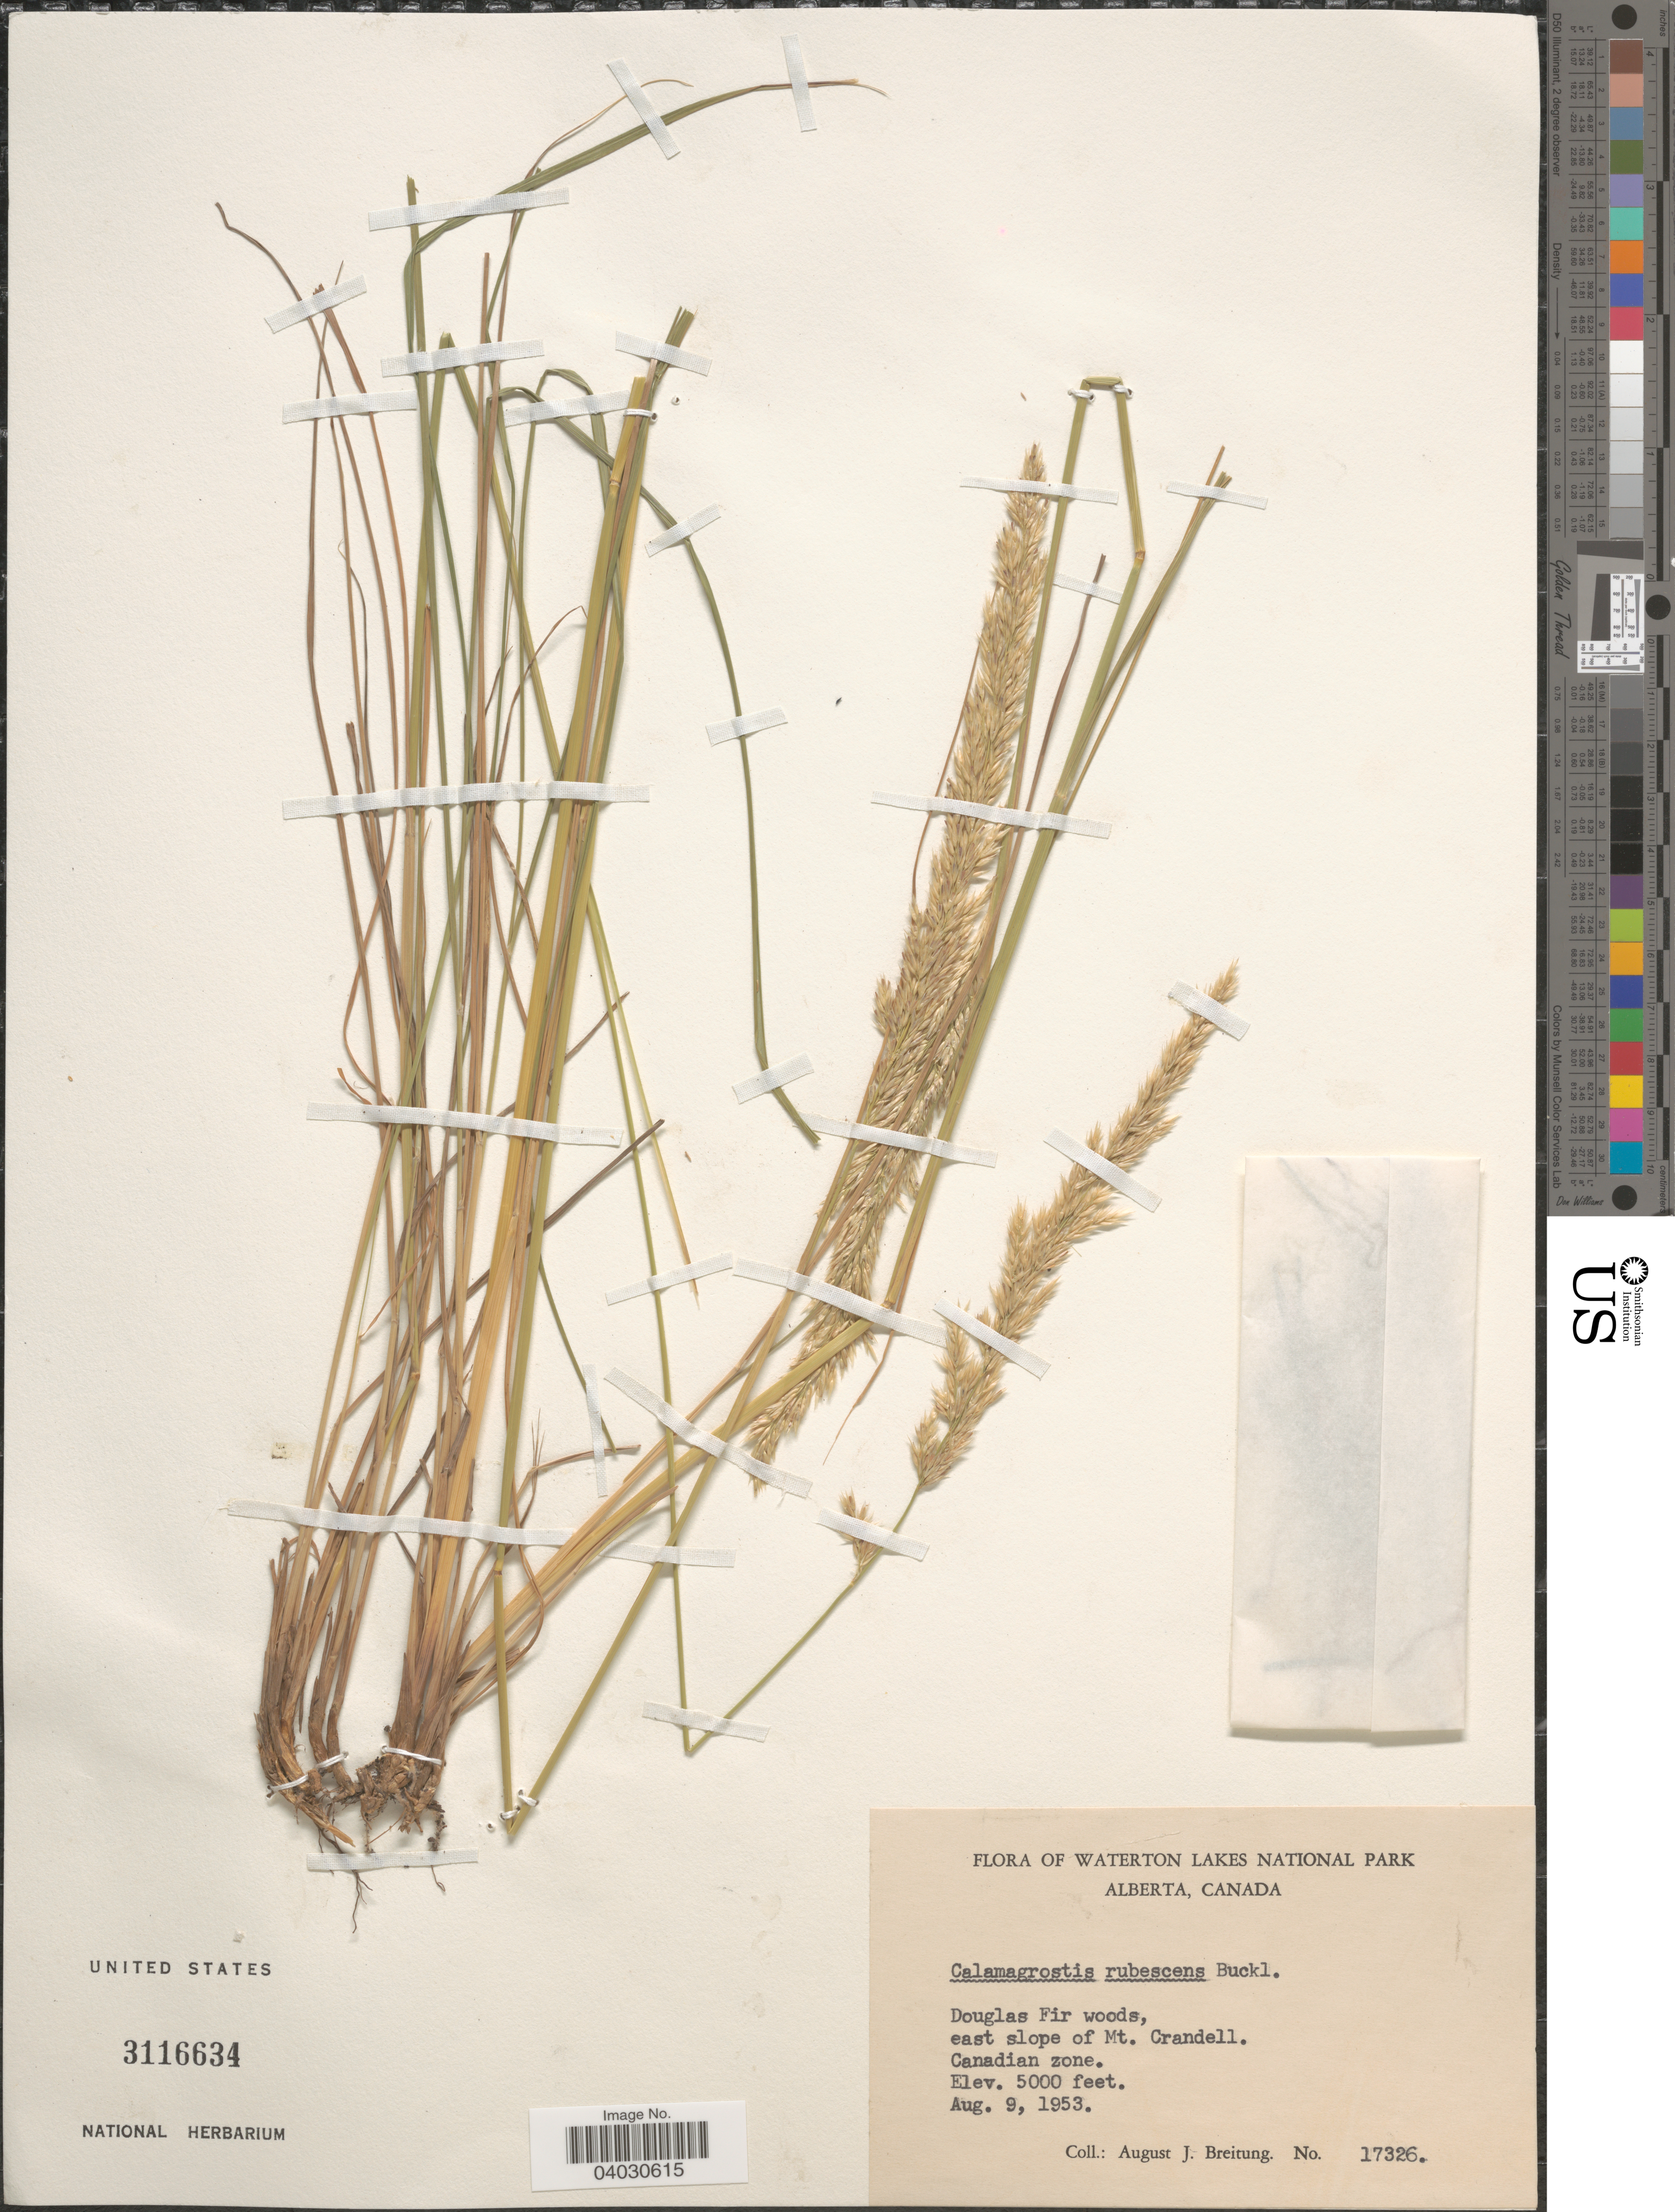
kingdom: Plantae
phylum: Tracheophyta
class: Liliopsida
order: Poales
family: Poaceae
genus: Calamagrostis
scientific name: Calamagrostis rubescens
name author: Buckley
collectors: A. Breitung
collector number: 17326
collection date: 1953-08-09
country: Canada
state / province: Alberta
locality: Waterton Lakes National Park. Douglas Fir woods, east slope of Mt. Crandell. Canadian zone.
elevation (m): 1524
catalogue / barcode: US 3116634